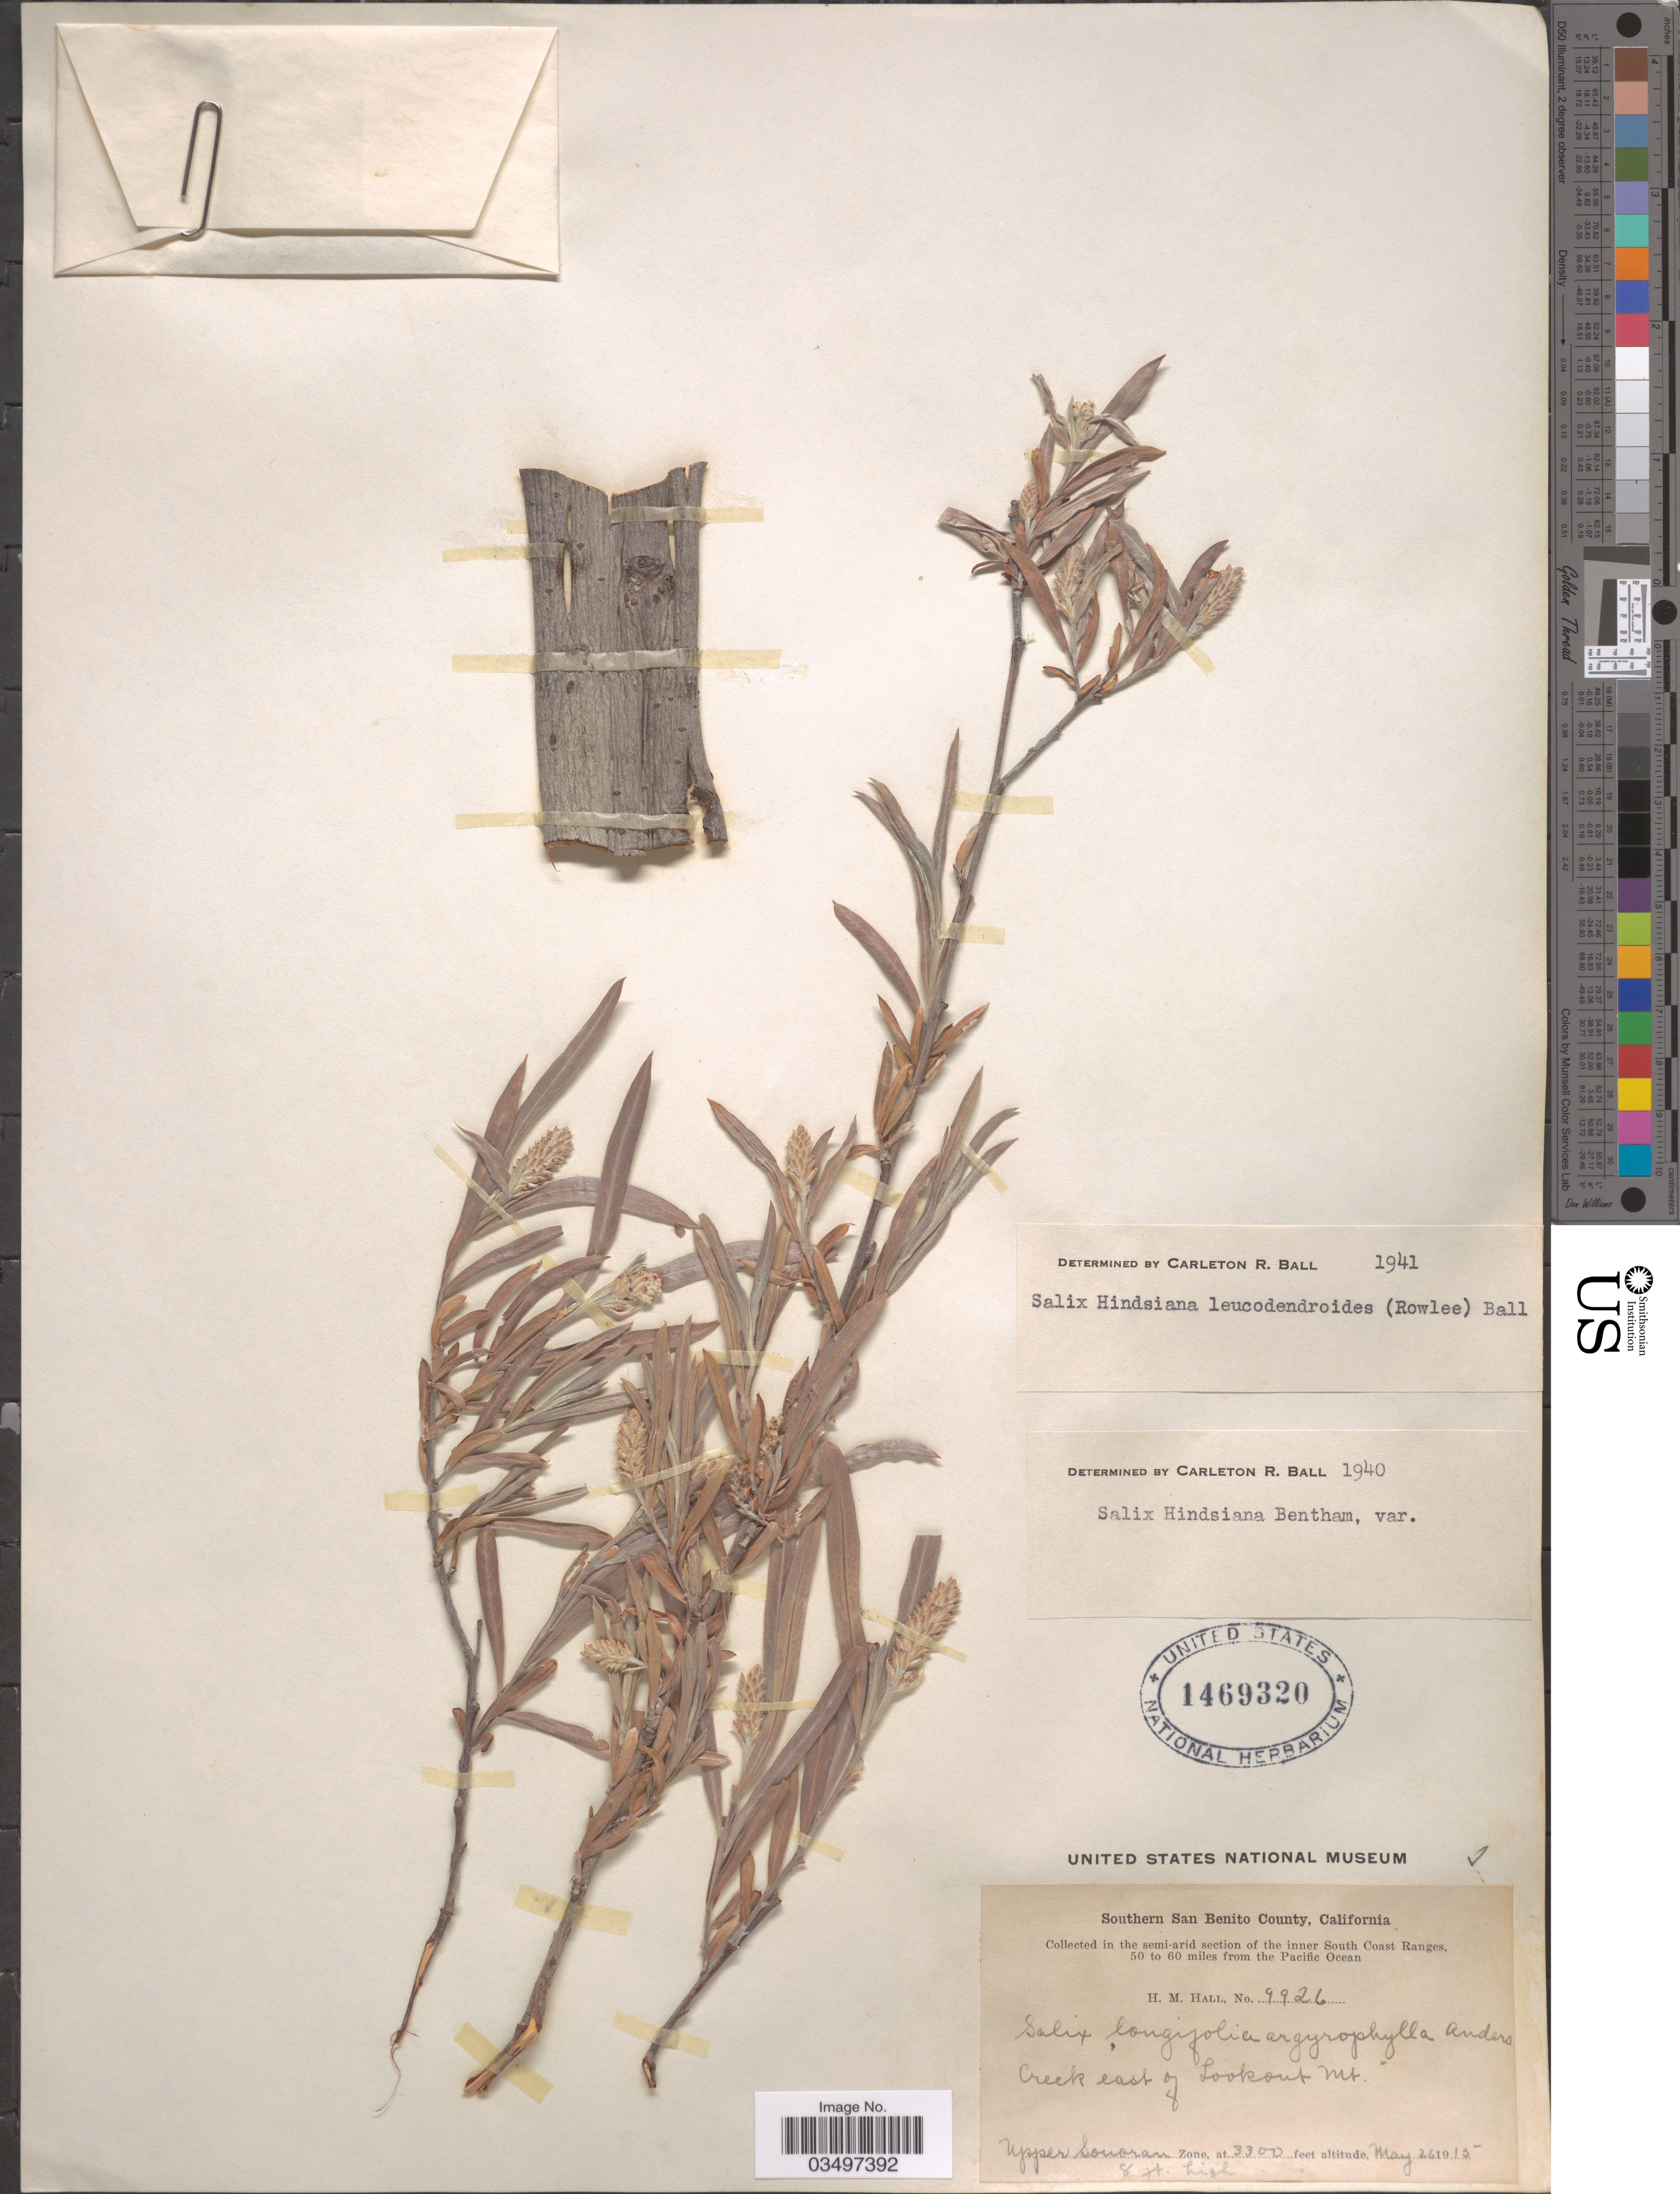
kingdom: Plantae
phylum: Tracheophyta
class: Magnoliopsida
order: Malpighiales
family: Salicaceae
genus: Salix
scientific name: Salix hindsiana var. leucodendroides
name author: (Rowlee) C.R. Ball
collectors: H. M. Hall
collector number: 9926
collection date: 1915-05-26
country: United States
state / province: California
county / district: San Benito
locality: In the semi-arid section of the inner South Coast Ranges, 50 to 60 miles from the Pacific Ocean. Southern San Benito County. Creek east of Lookout Mt. Upper Sonoran Zone.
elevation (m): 1006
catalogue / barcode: US 1469320